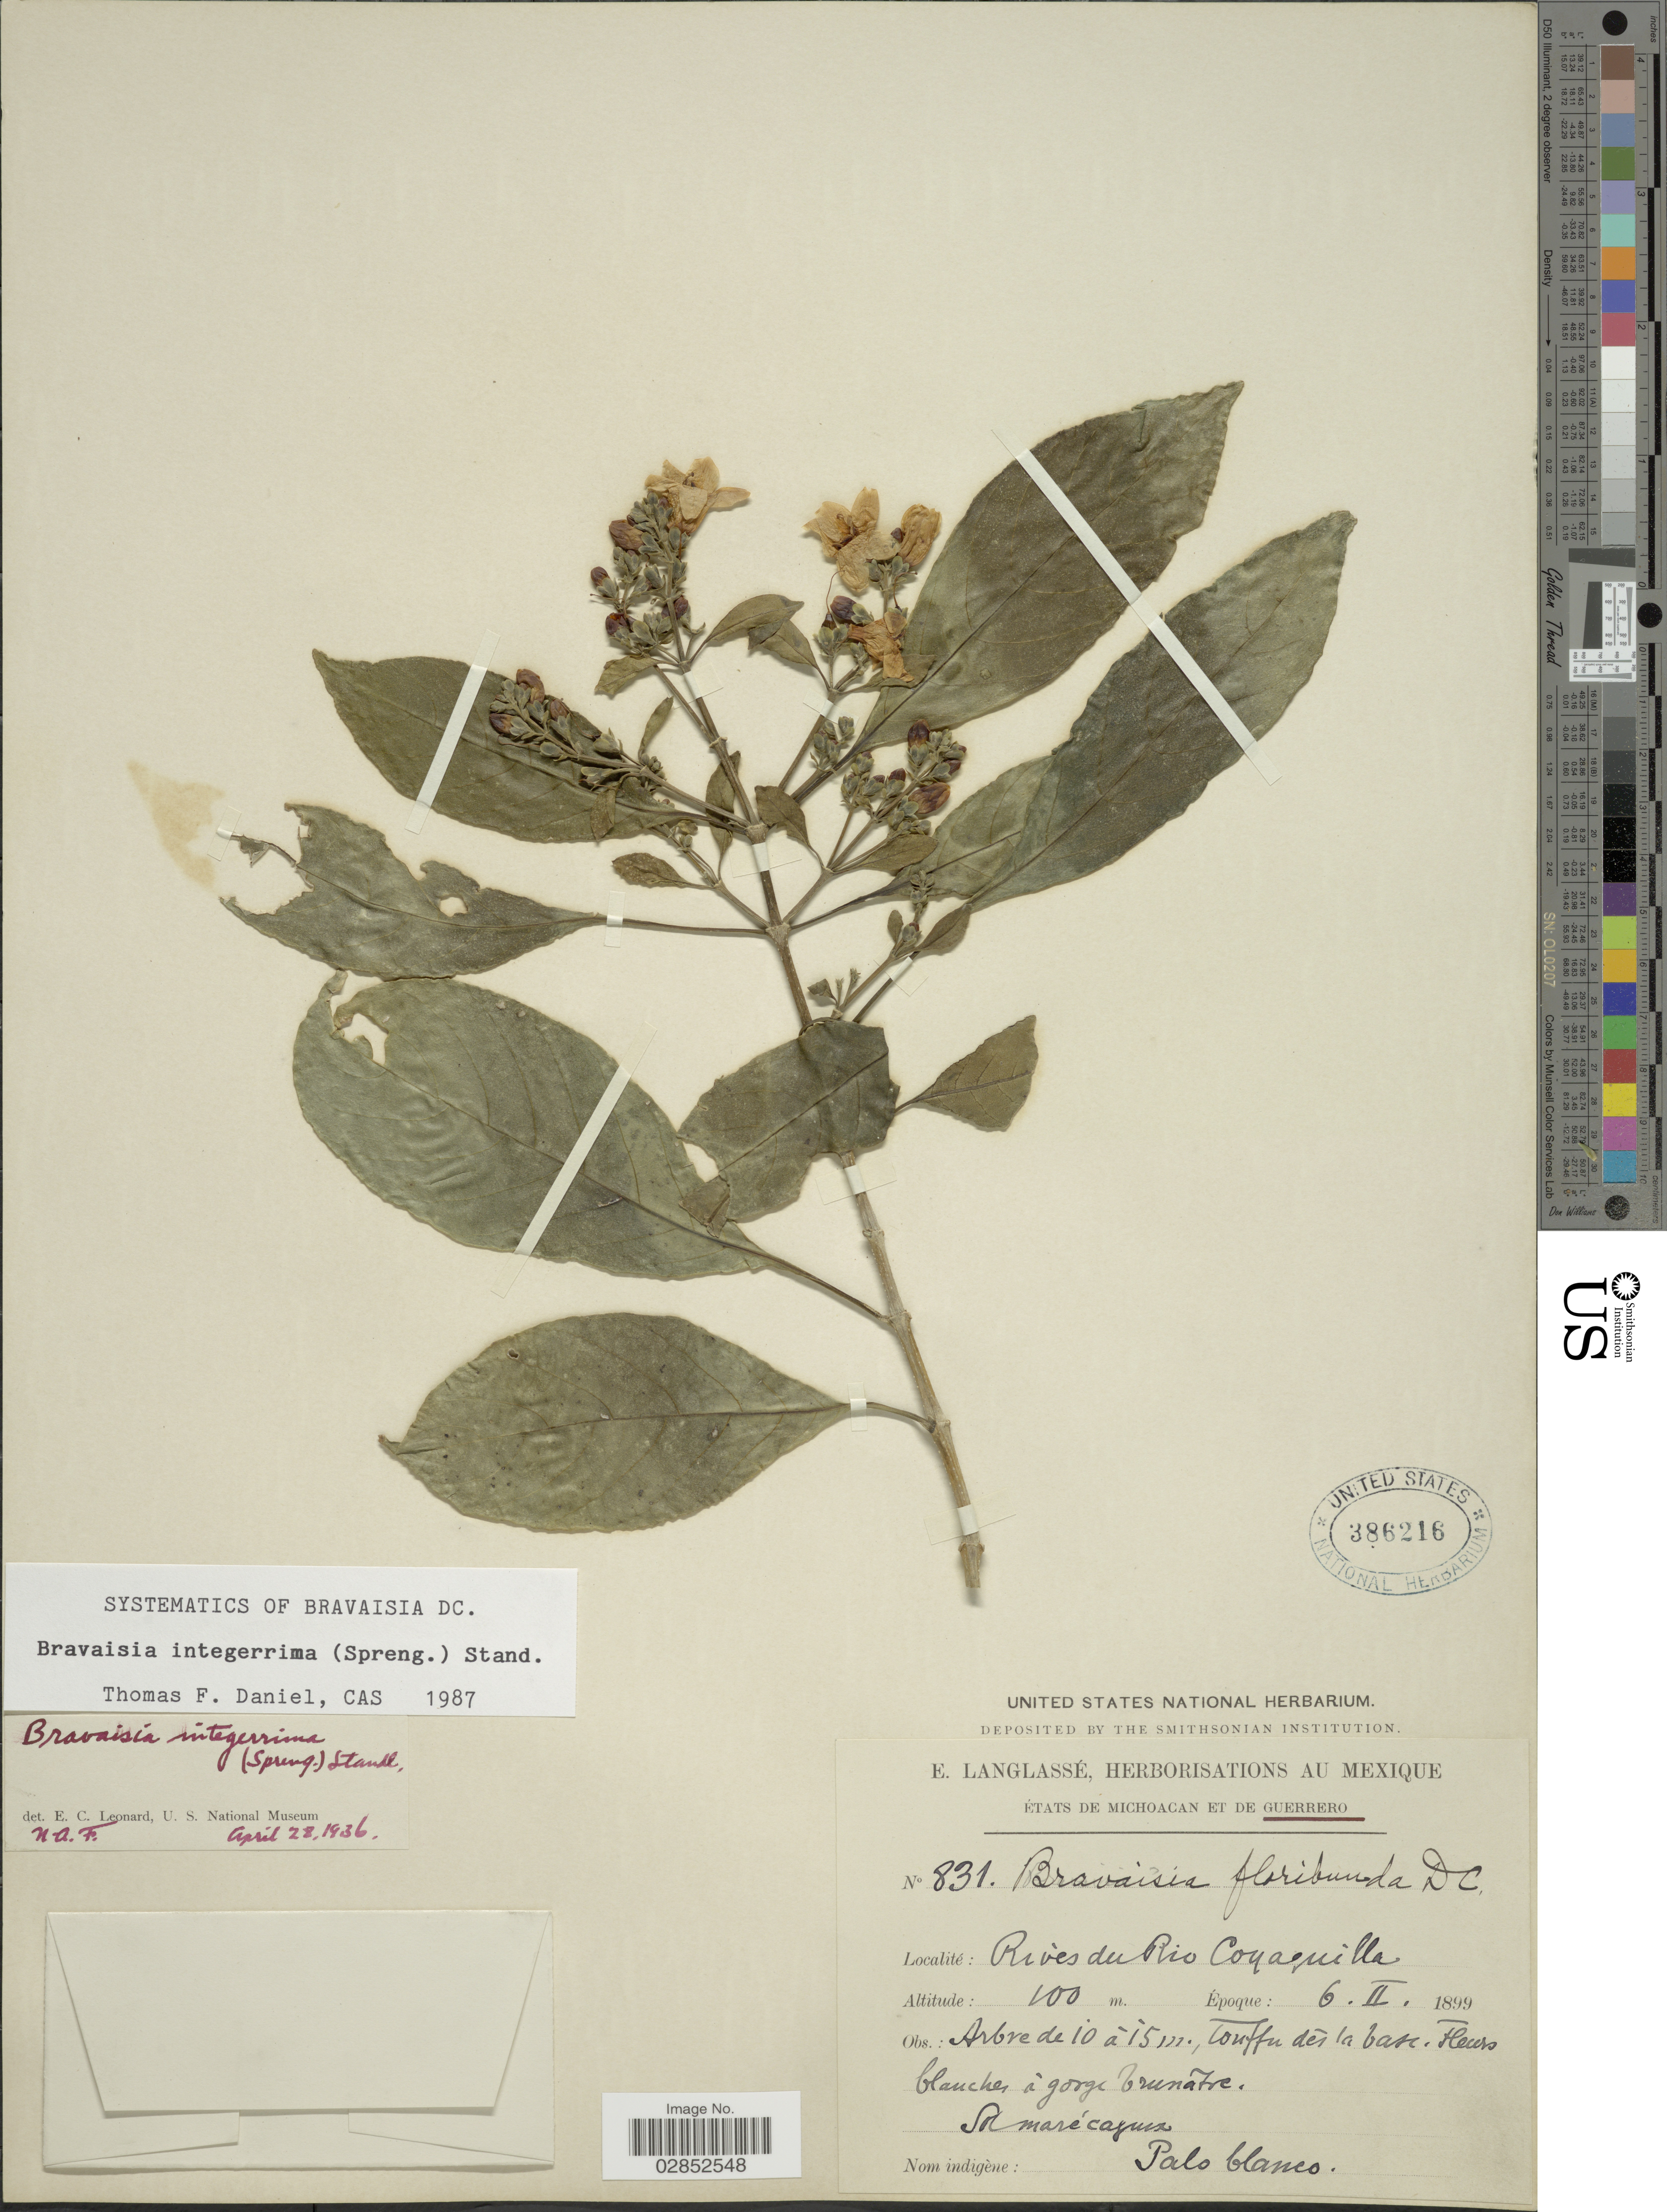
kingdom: Plantae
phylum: Tracheophyta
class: Magnoliopsida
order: Lamiales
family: Acanthaceae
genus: Bravaisia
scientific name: Bravaisia integerrima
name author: (Spreng.) Standl.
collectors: E. Langlassé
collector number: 831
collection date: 1899-02-06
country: Mexico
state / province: Guerrero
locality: Rives du Rio Coyaquilla.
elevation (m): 100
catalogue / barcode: US 386216